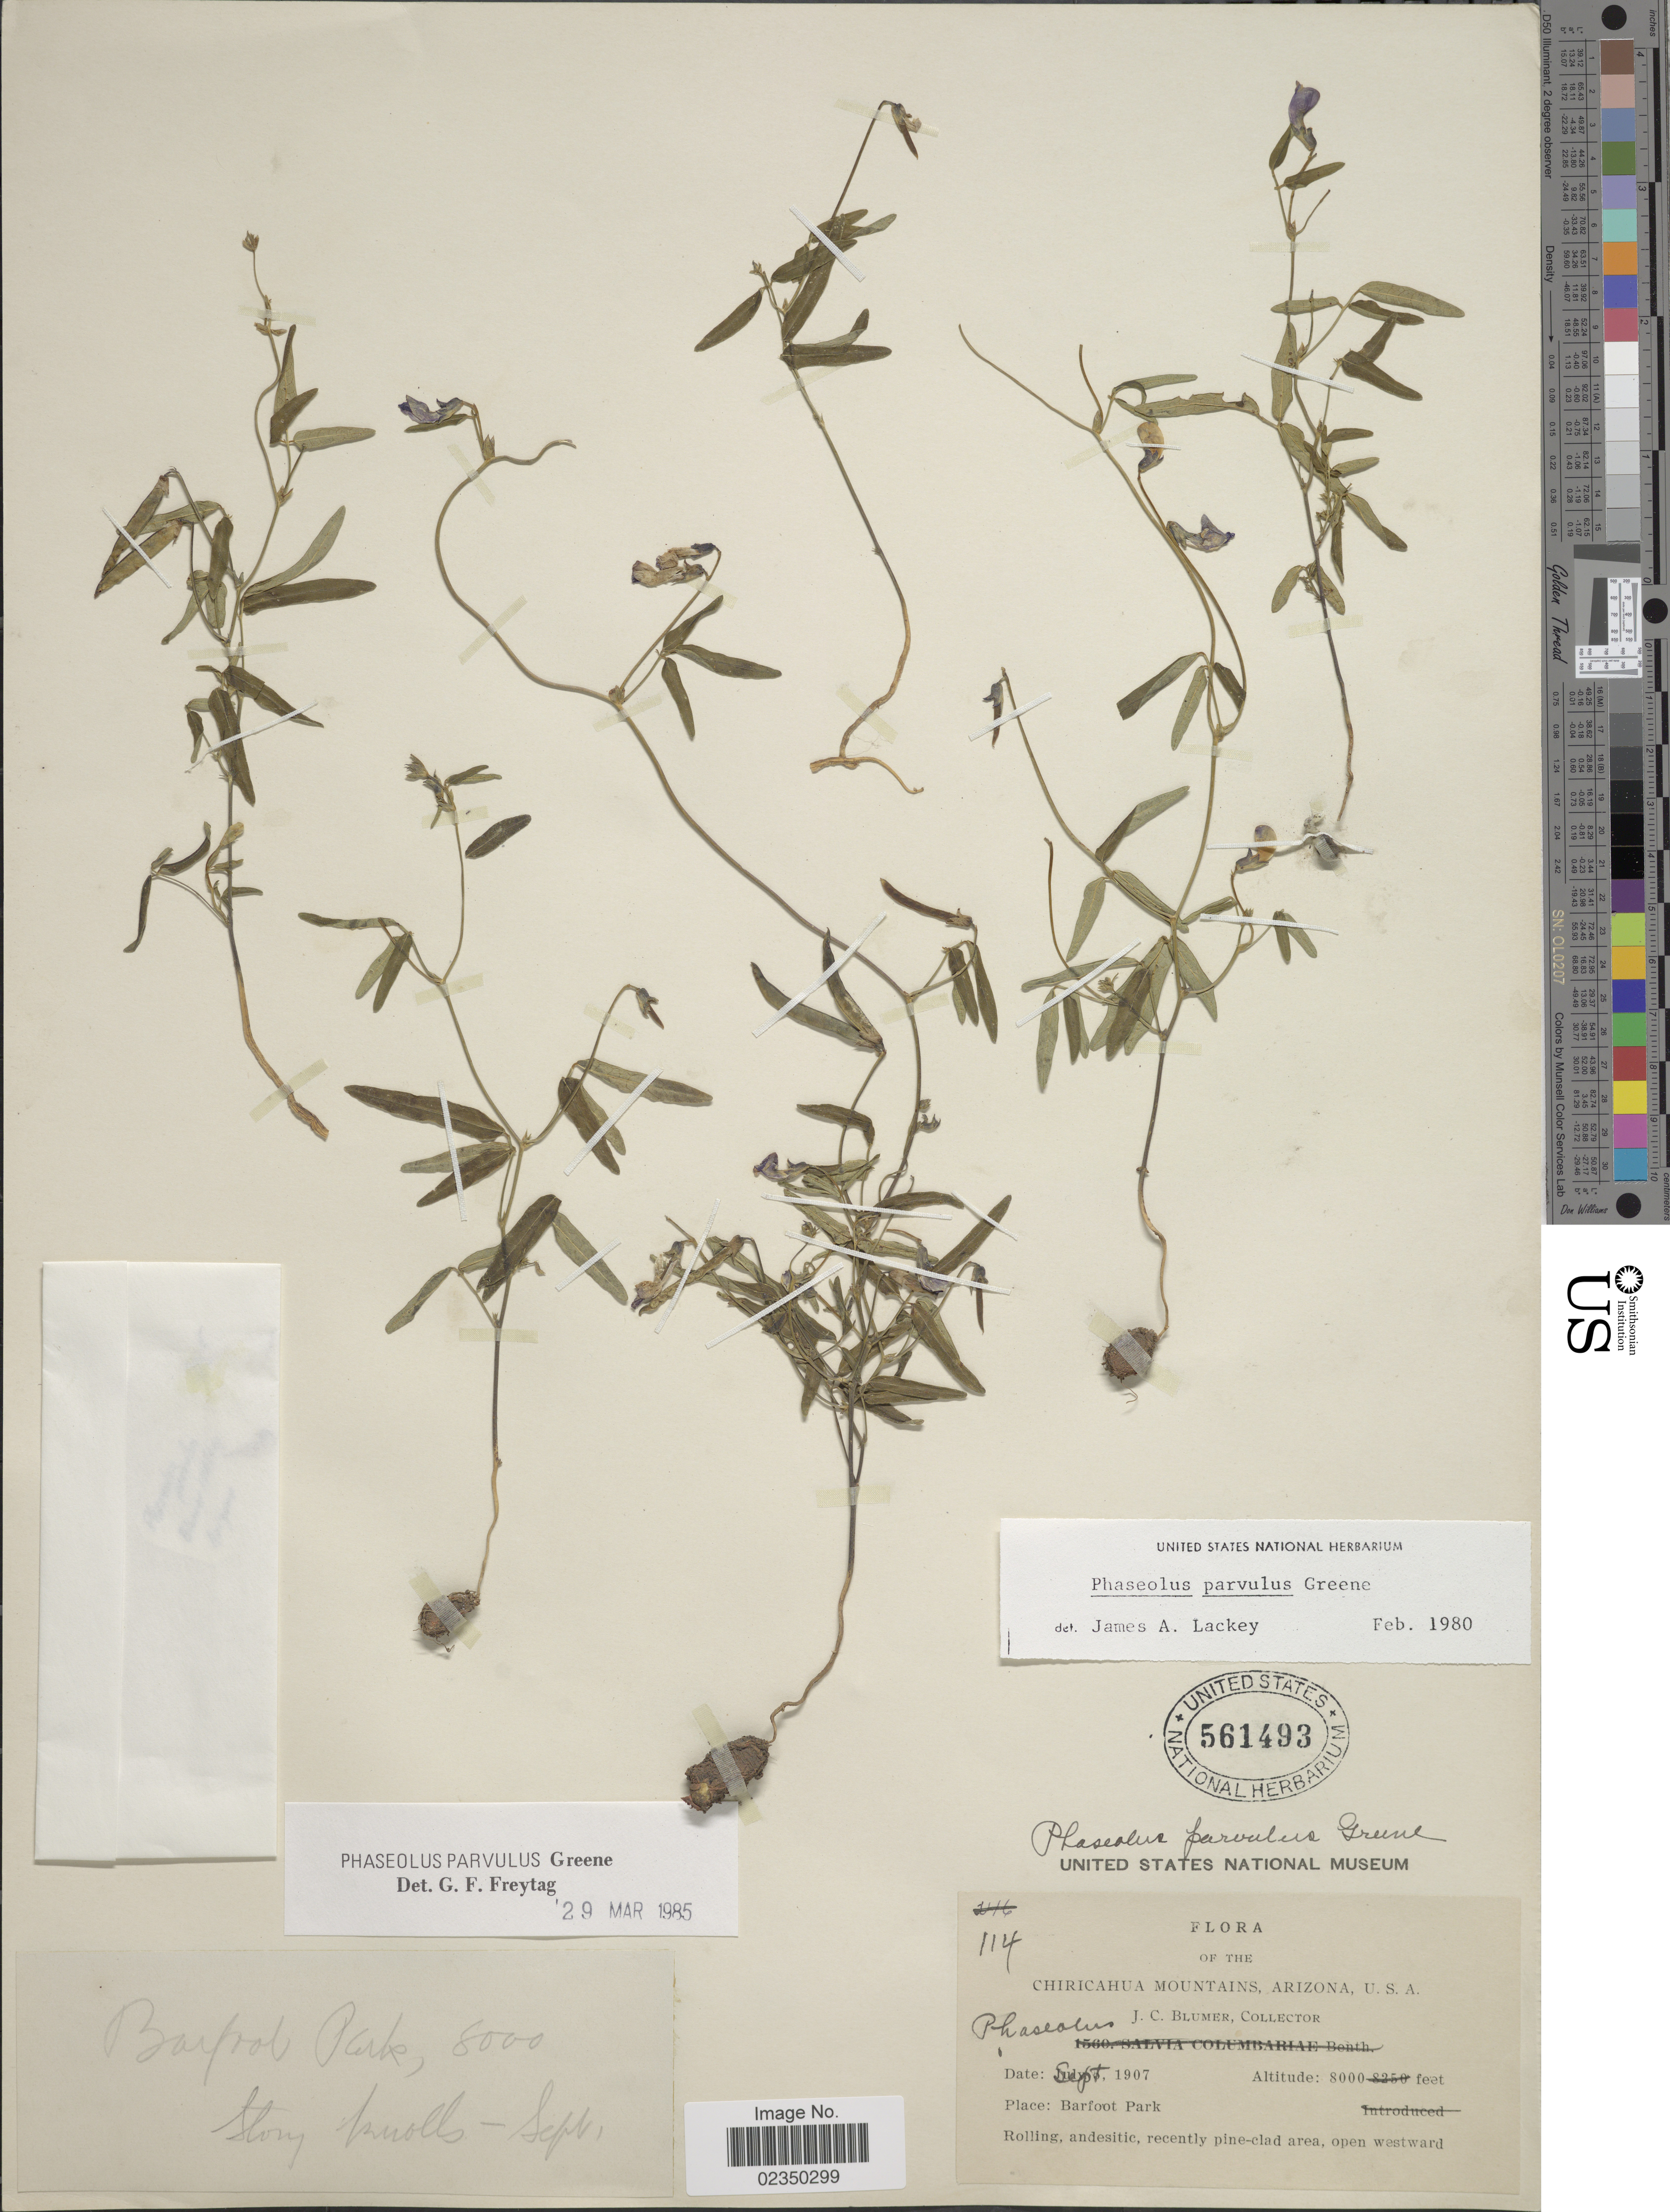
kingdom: Plantae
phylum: Tracheophyta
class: Magnoliopsida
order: Fabales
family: Fabaceae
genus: Phaseolus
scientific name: Phaseolus parvulus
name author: Greene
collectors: J. C. Blumer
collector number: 114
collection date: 1907-09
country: United States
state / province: Arizona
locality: Chiricahua Mountains, U.S.A., Barfoot Park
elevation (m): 2438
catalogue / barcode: US 561493